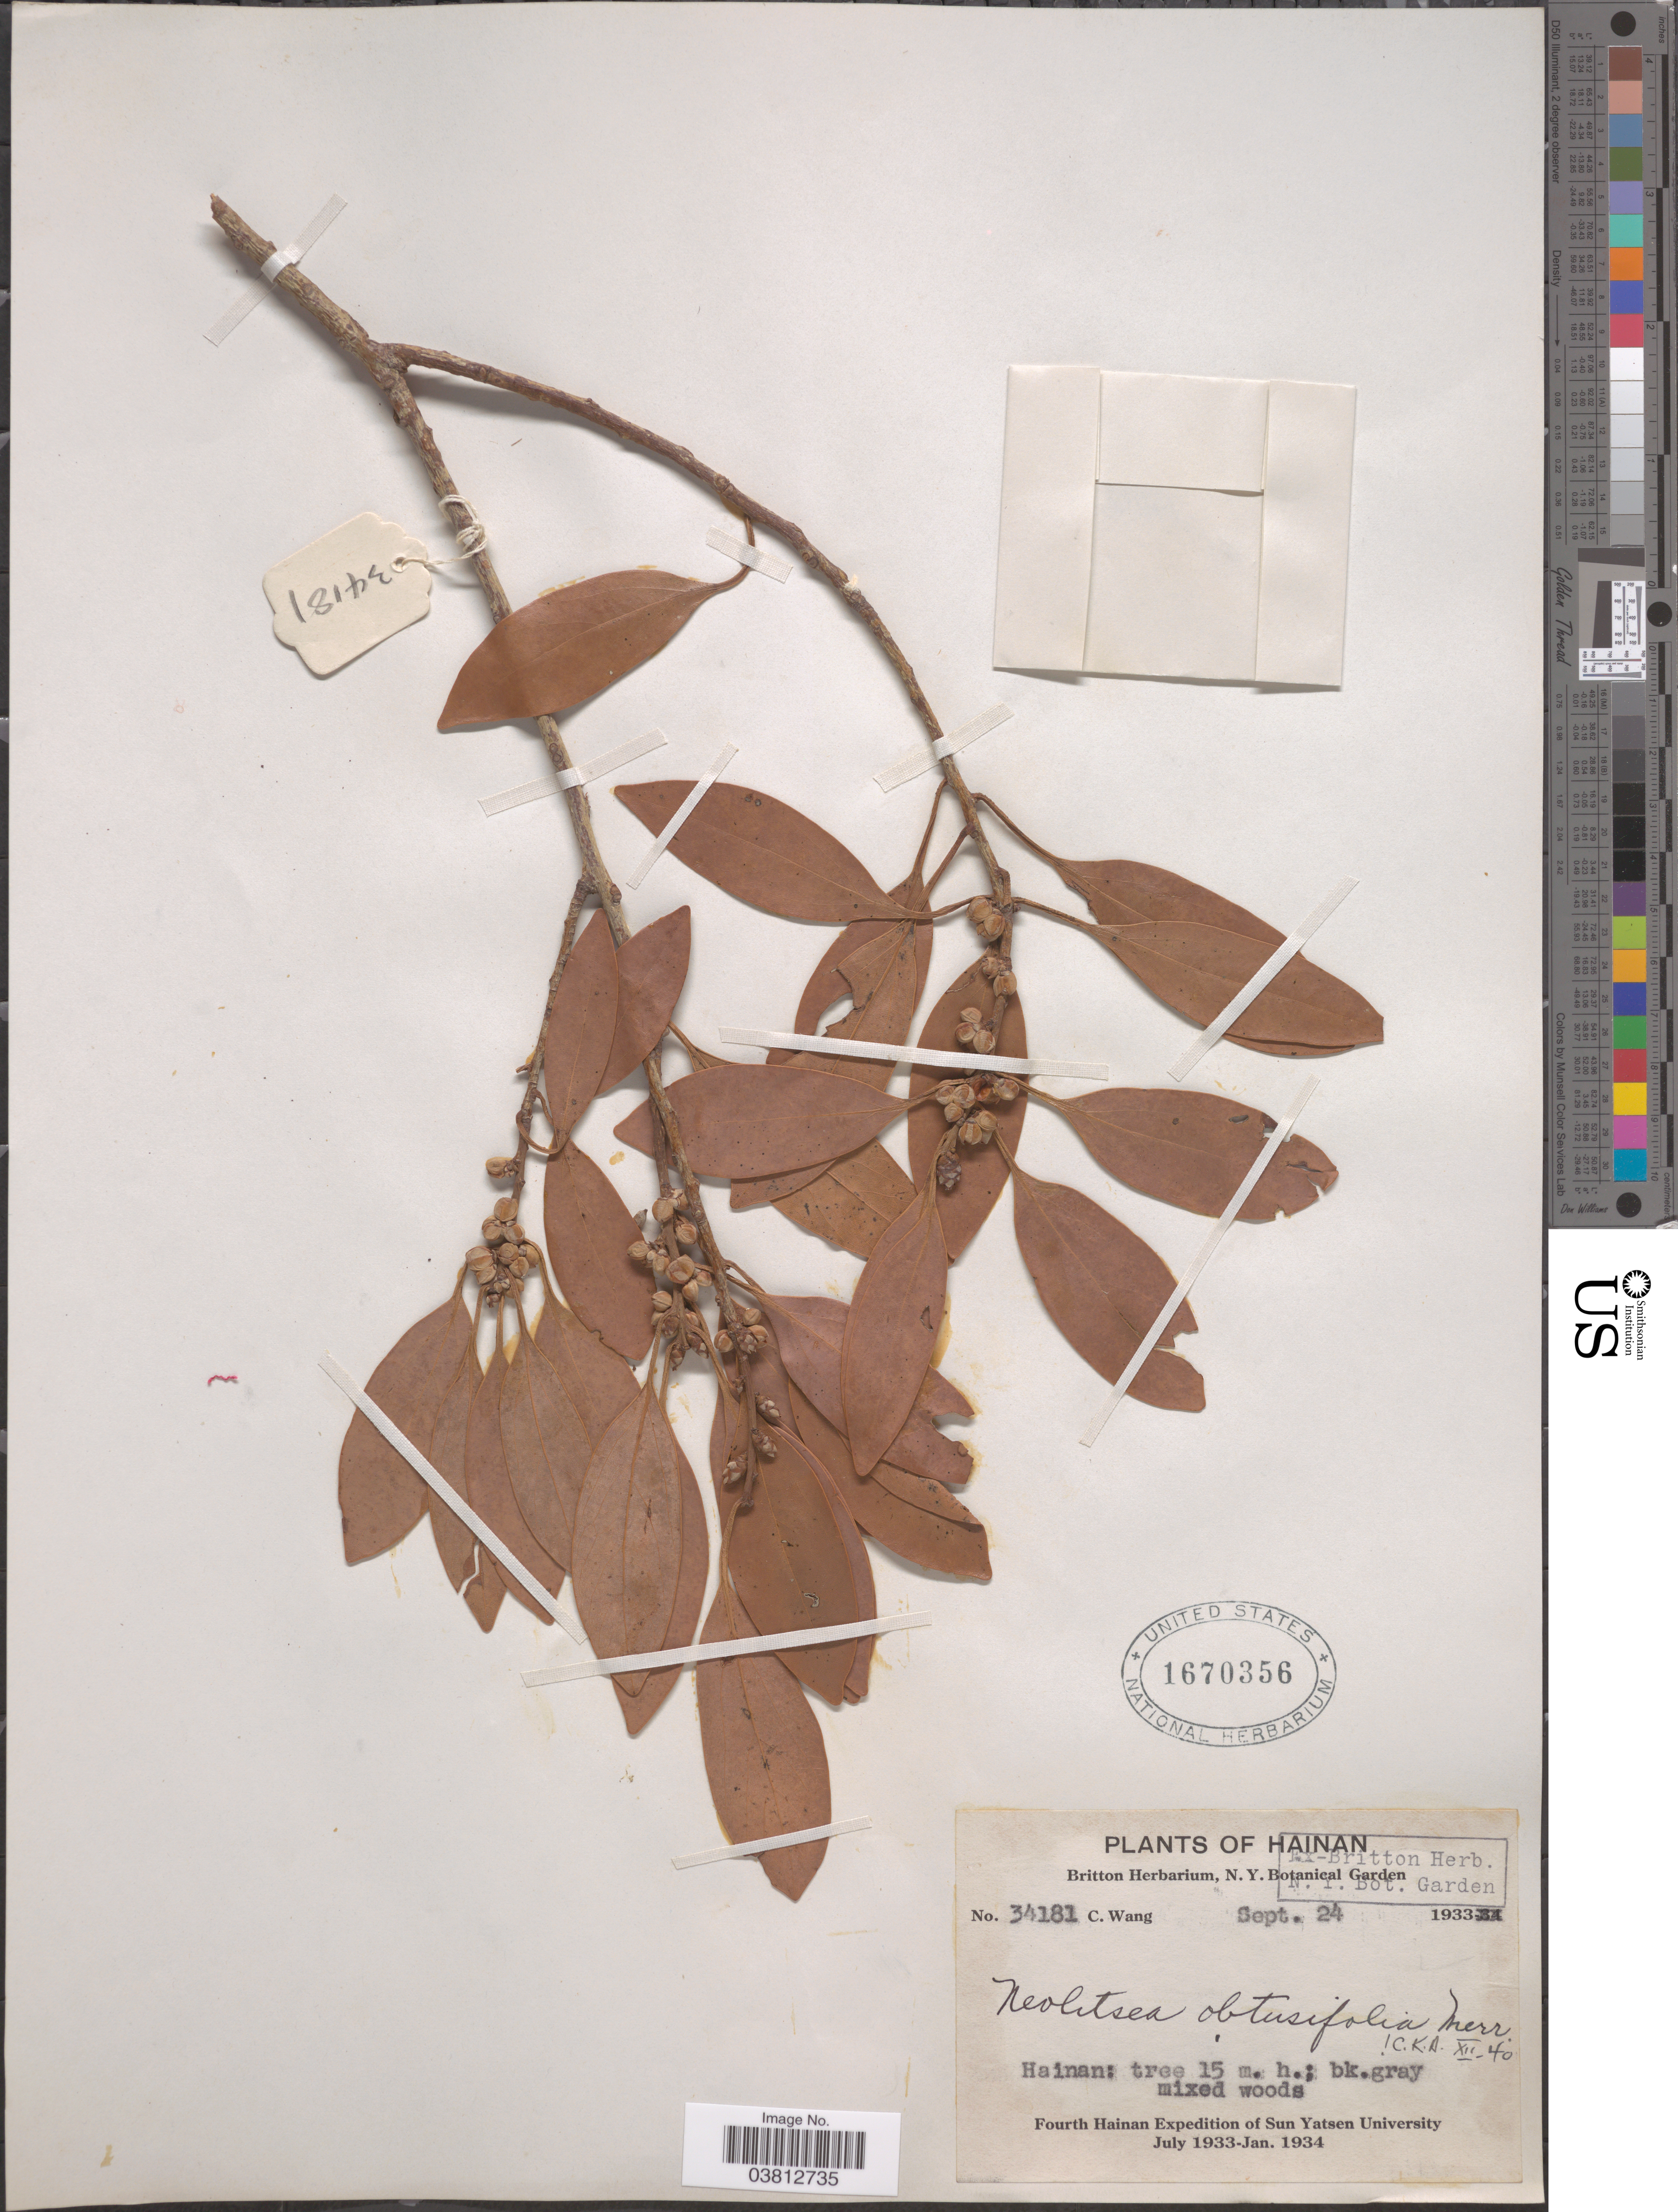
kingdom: Plantae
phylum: Tracheophyta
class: Magnoliopsida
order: Laurales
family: Lauraceae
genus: Neolitsea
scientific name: Neolitsea obtusifolia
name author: Merr.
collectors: C. Wang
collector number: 34181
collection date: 1933-09-24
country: China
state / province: Hainan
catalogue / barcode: US 1670356